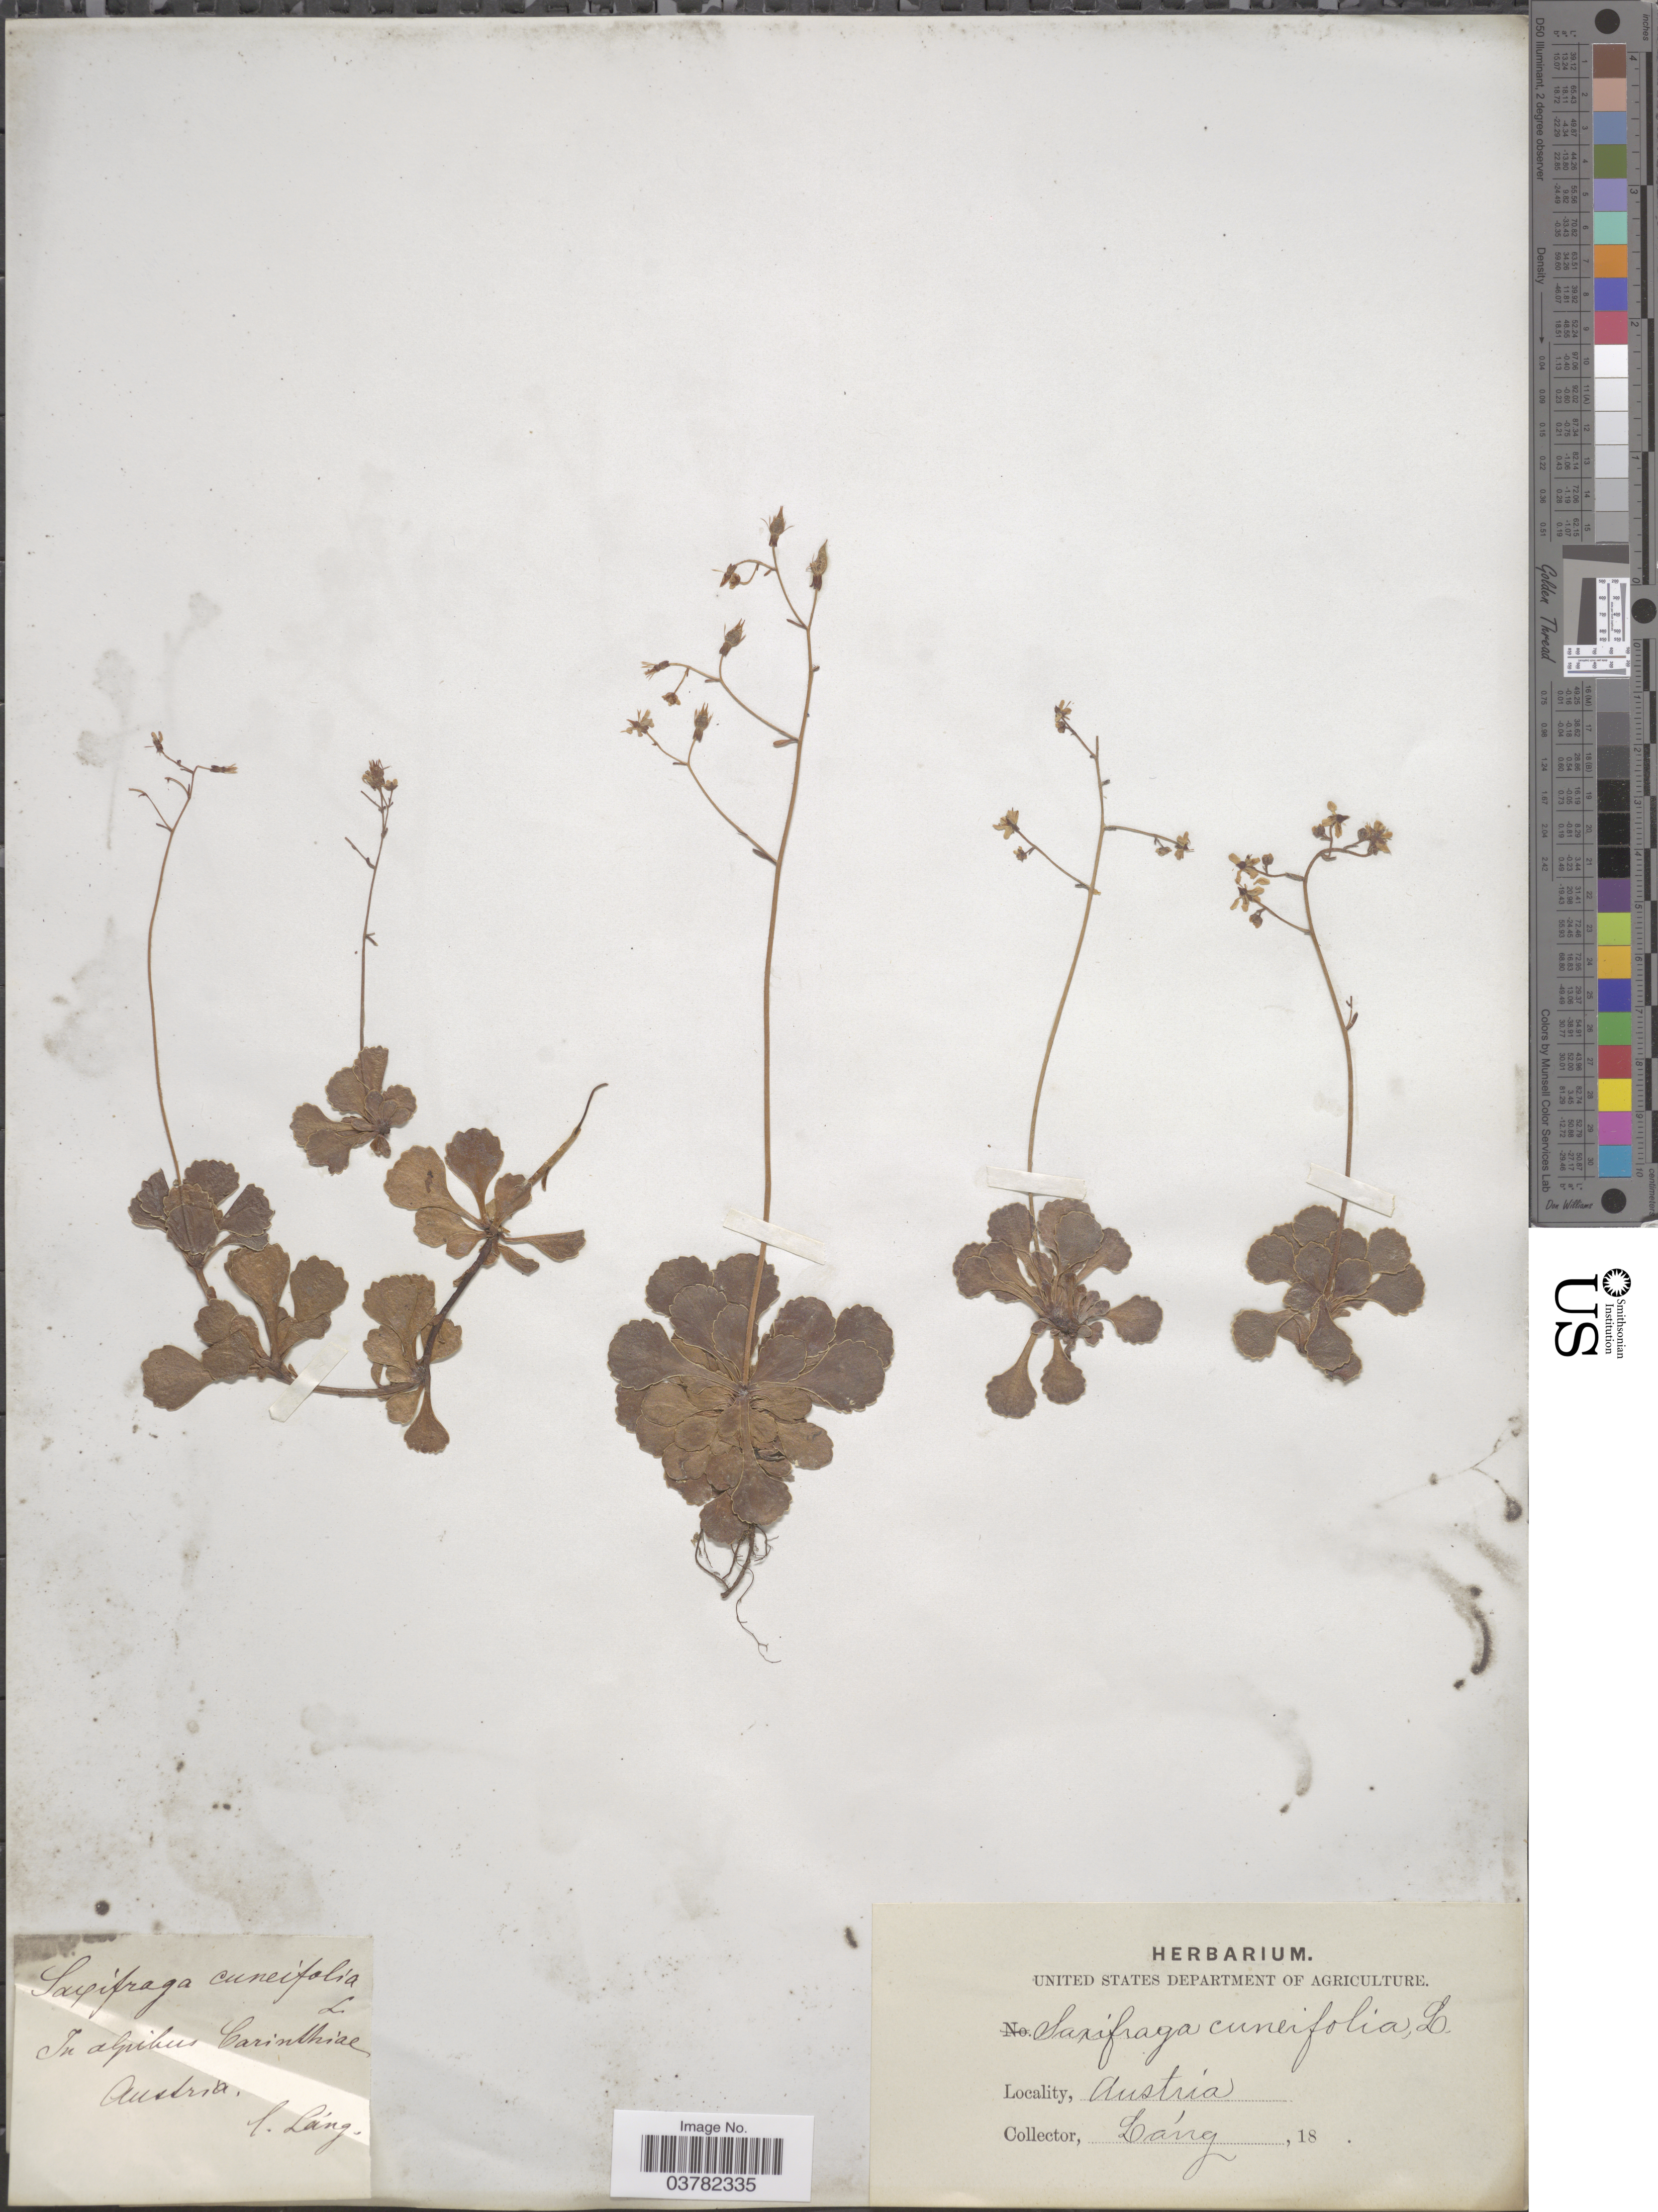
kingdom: Plantae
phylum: Tracheophyta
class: Magnoliopsida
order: Saxifragales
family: Saxifragaceae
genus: Saxifraga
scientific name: Saxifraga cuneifolia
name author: L.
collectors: -- Lang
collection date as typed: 18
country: Austria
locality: In alpibus Carinthiae.